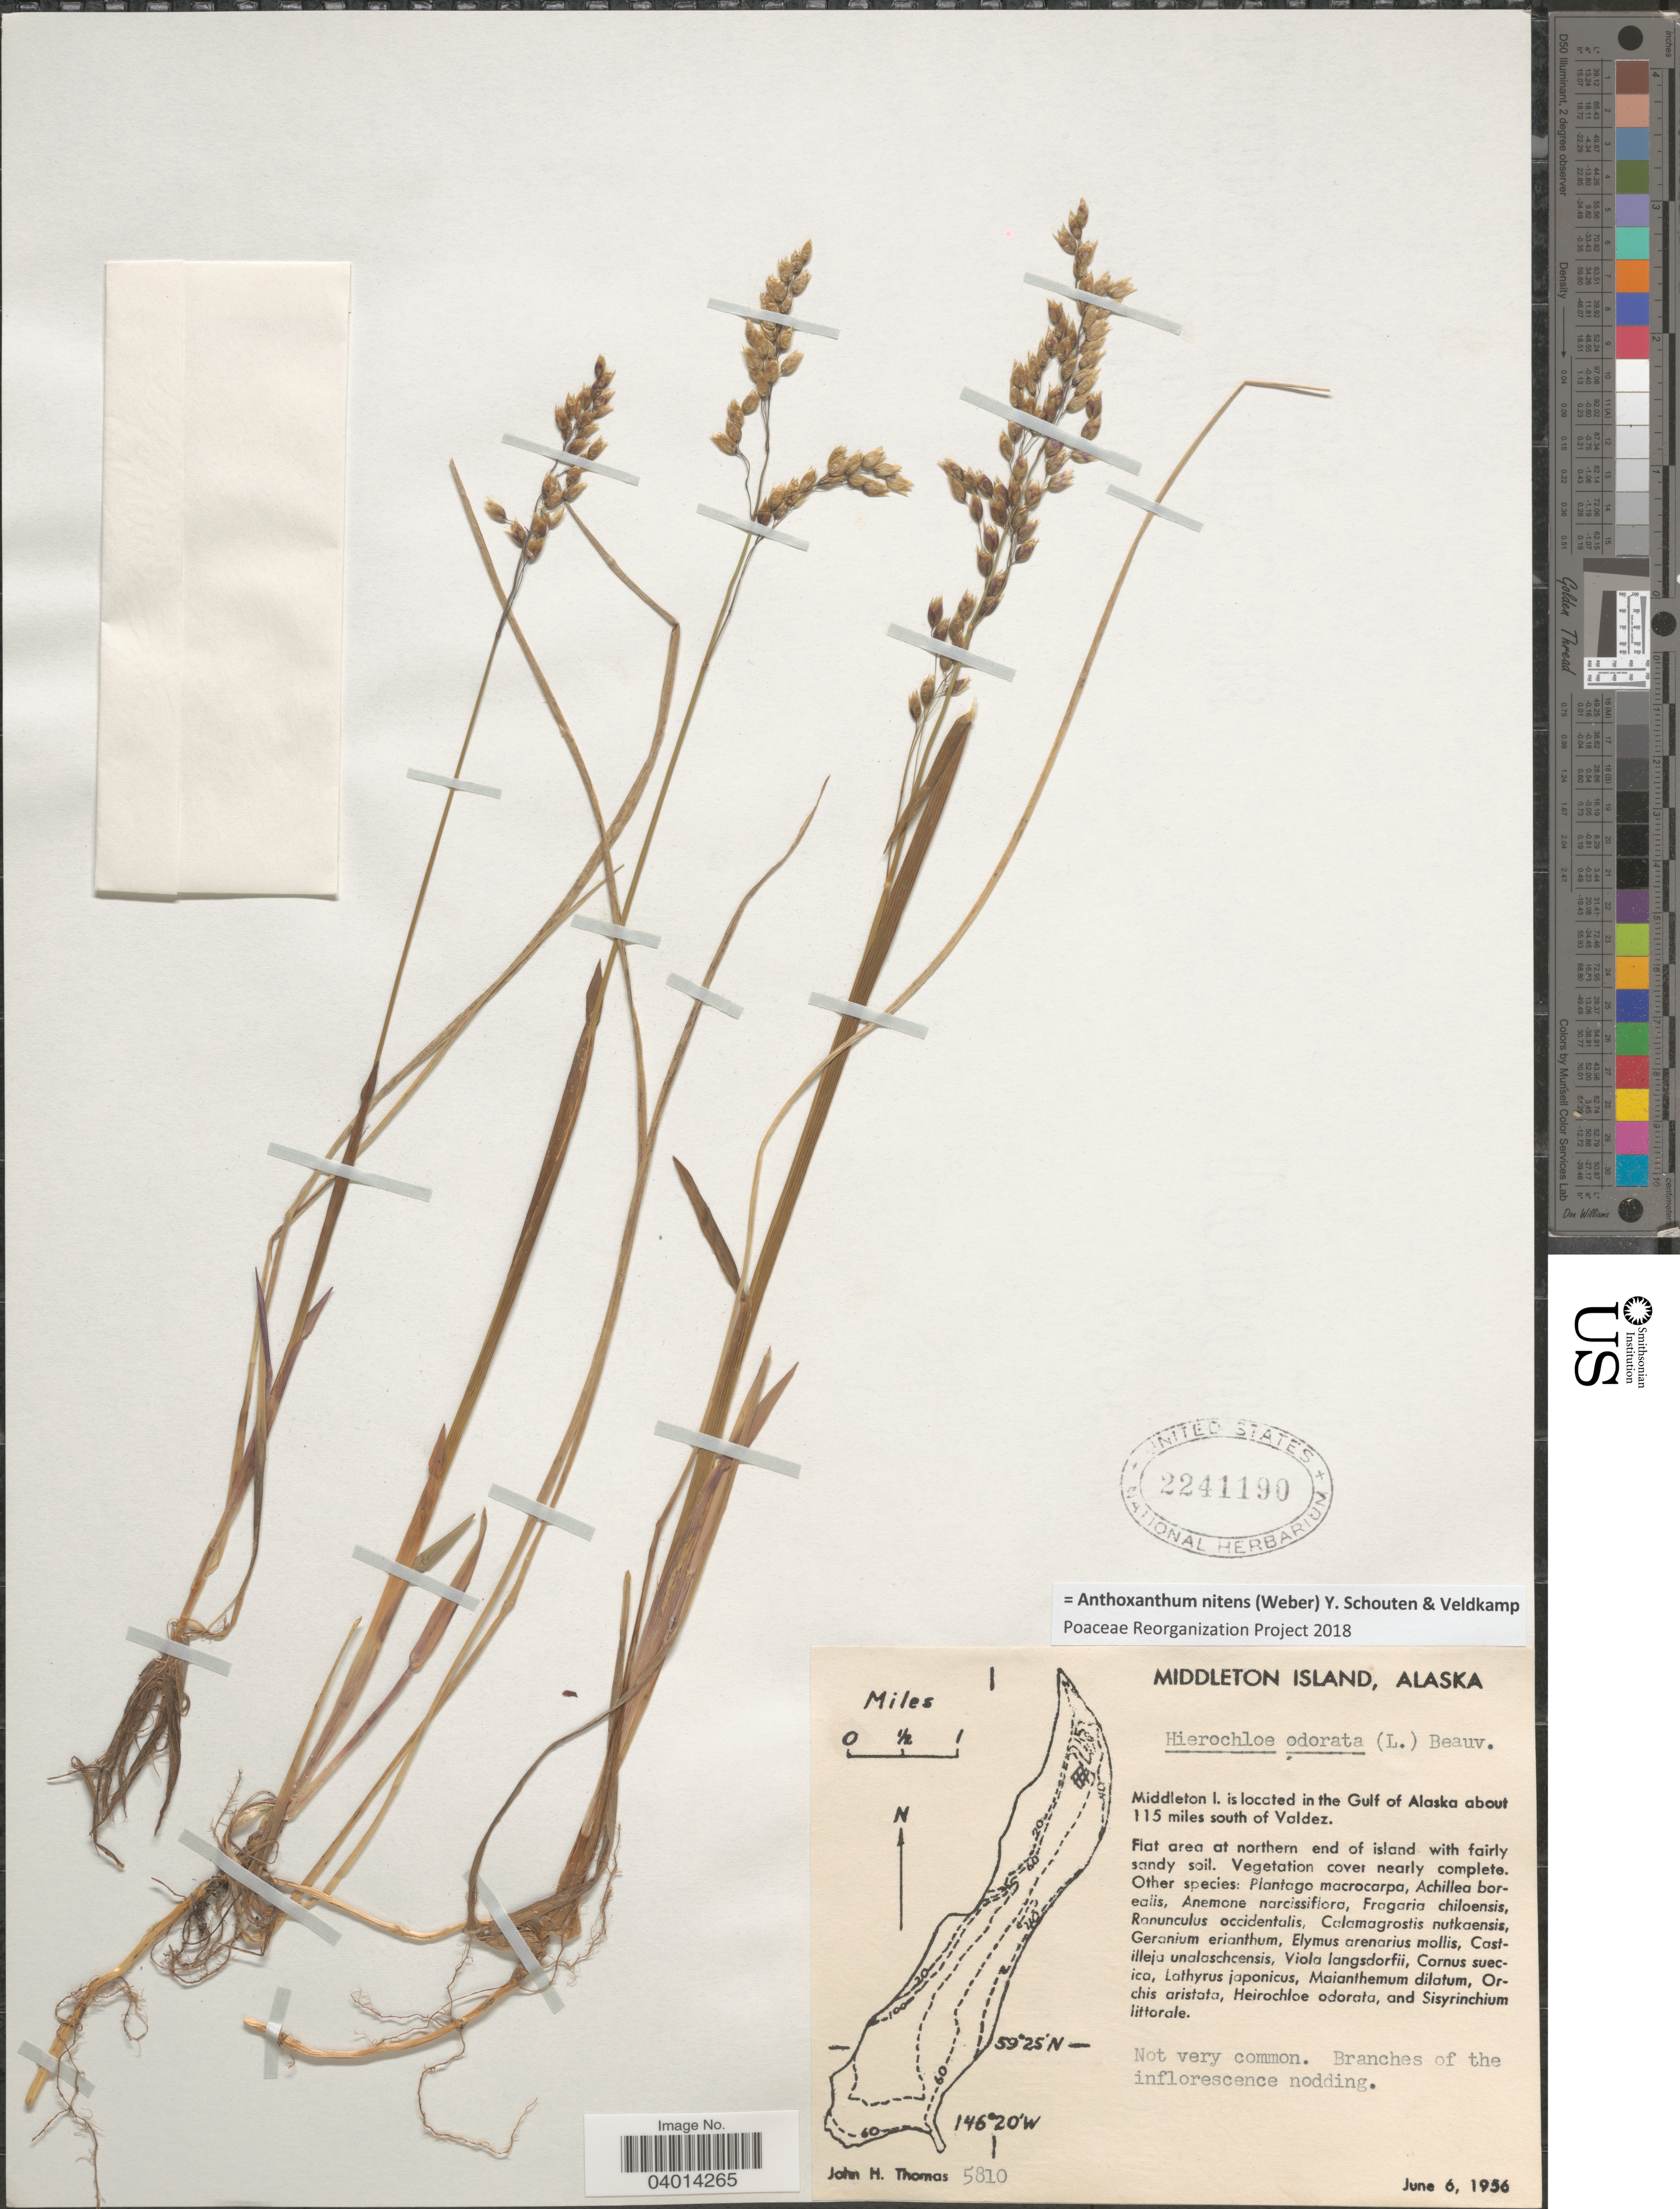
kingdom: Plantae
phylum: Tracheophyta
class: Liliopsida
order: Poales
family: Poaceae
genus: Anthoxanthum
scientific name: Anthoxanthum nitens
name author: (G.H. Weber) R.T.A. Schouten & Veldkamp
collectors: J. H. Thomas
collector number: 5810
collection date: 1956-06-06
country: United States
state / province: Alaska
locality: Middleton Island. Middleton I. is located in the Gulf of Alaska about 115 miles south of Valdez. Flat area at northern end of island.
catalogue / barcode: US 2241190